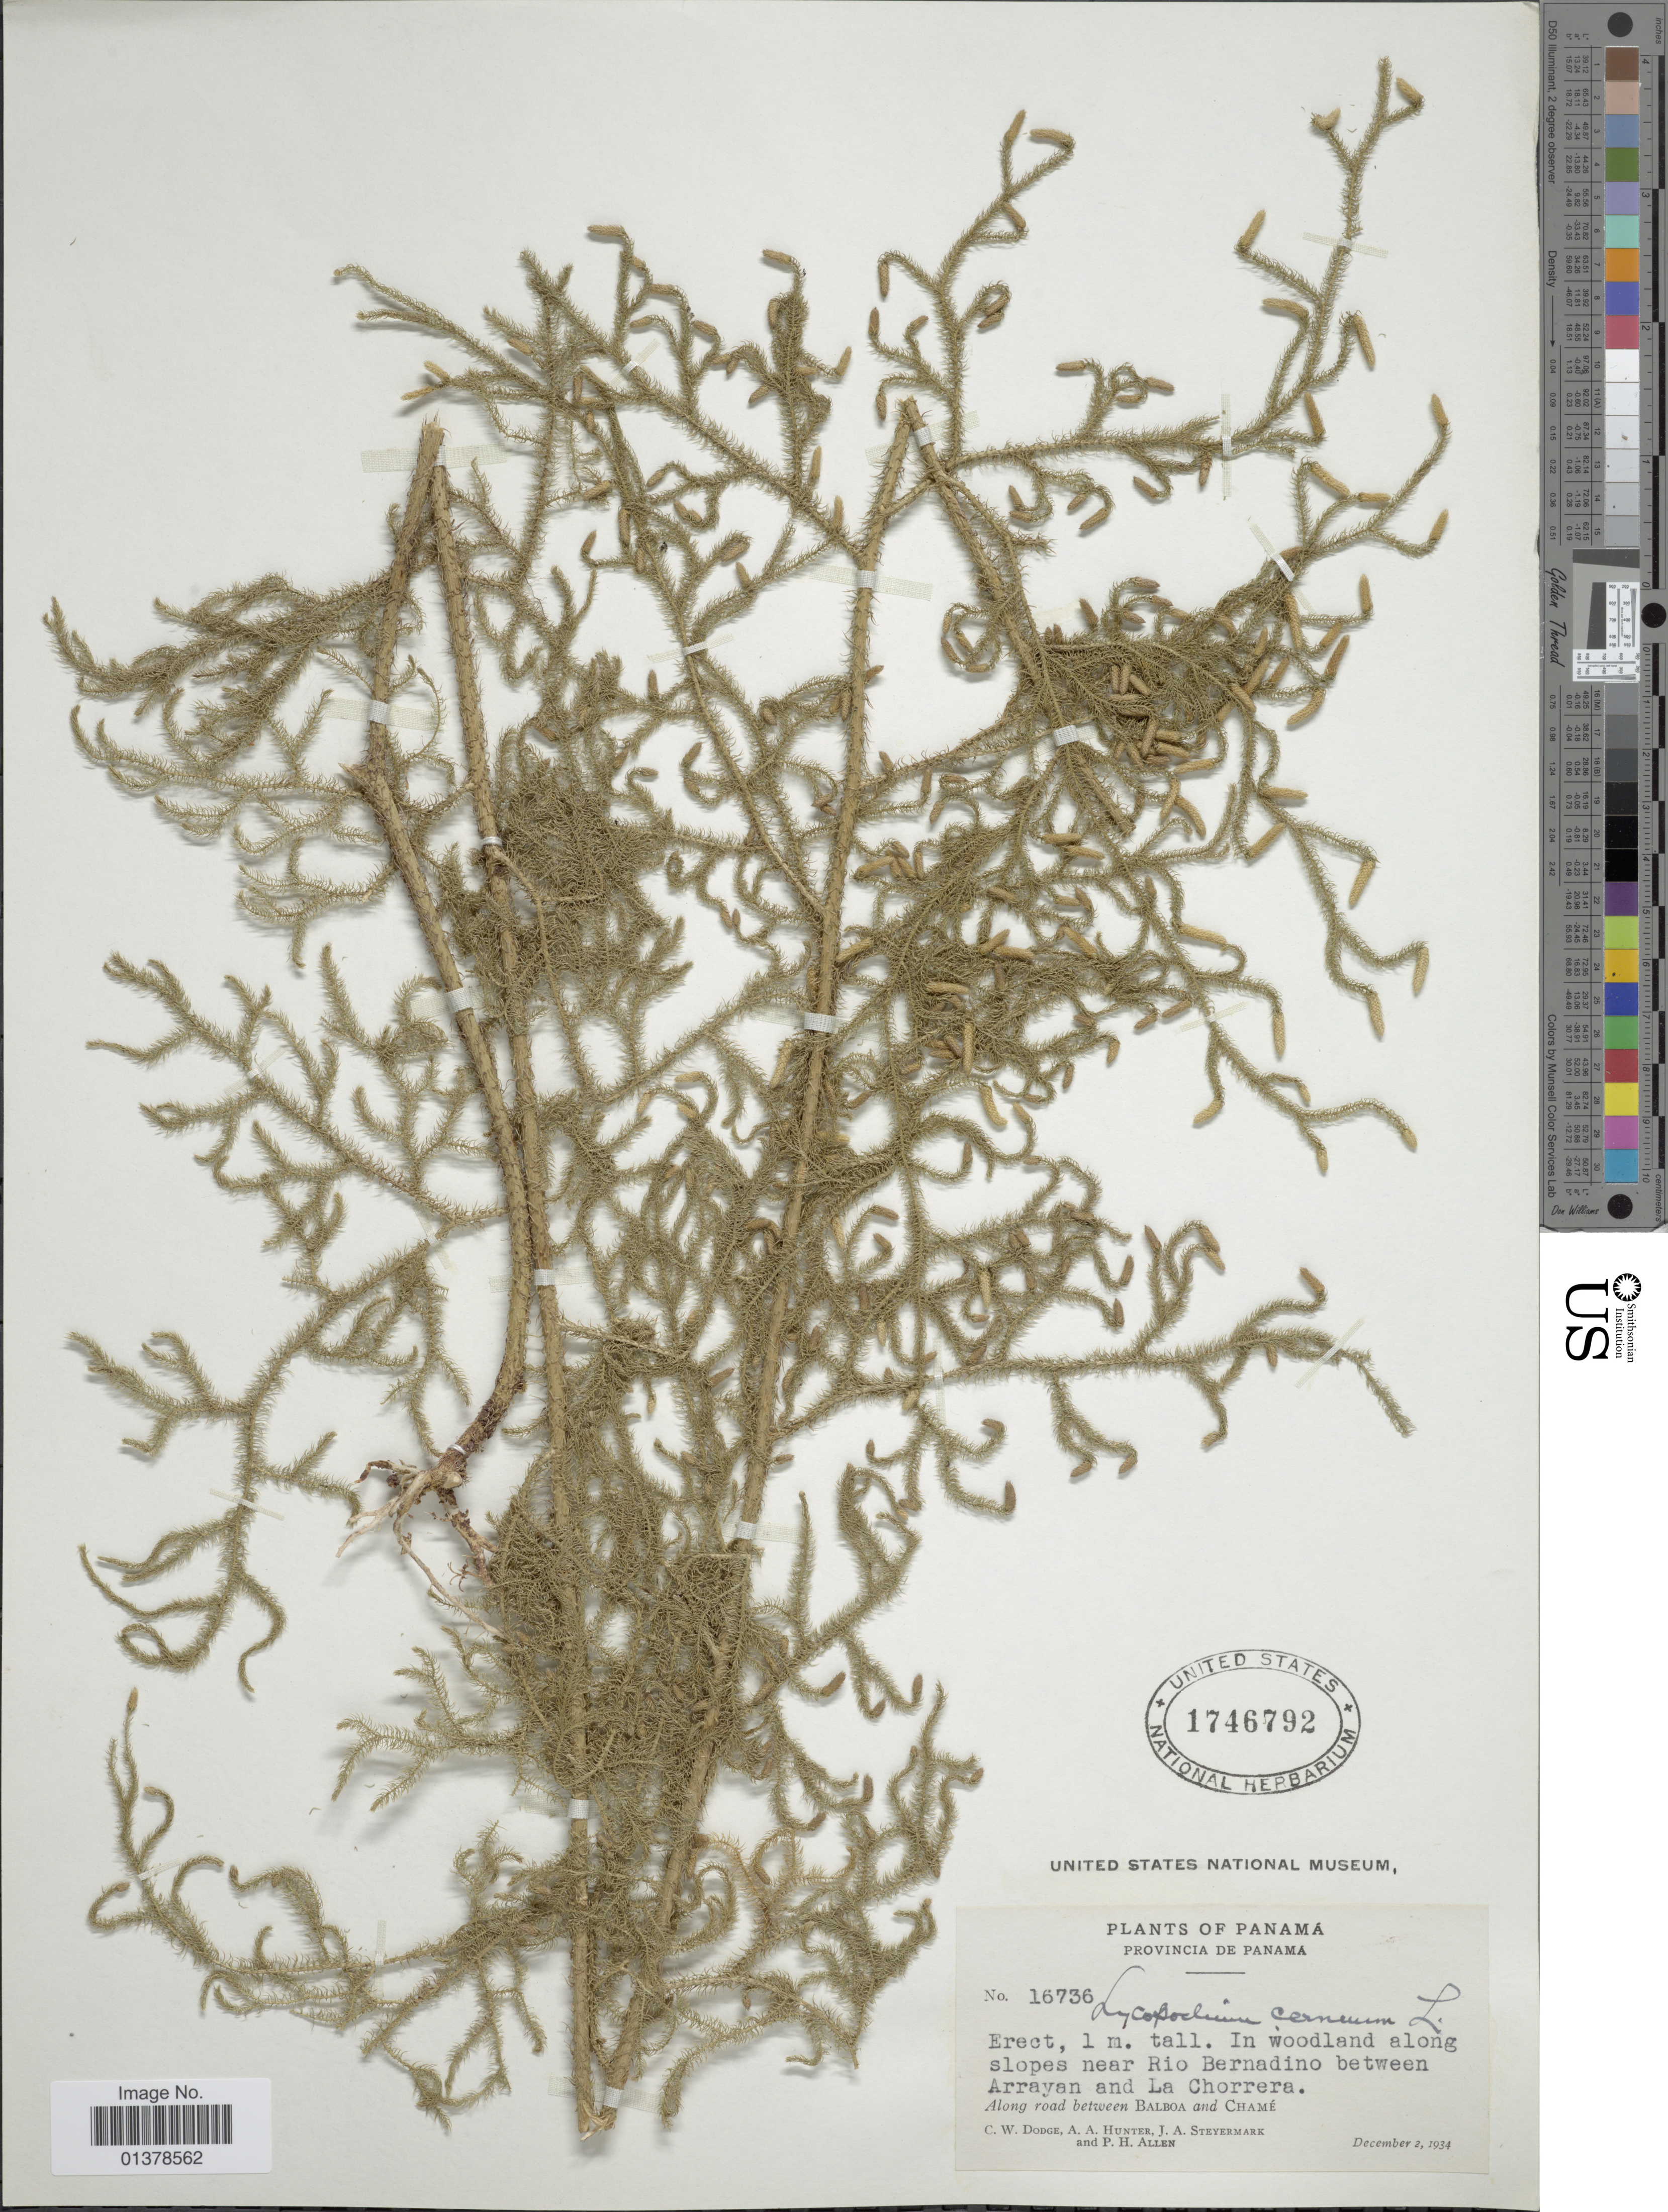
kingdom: Plantae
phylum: Tracheophyta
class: Lycopodiopsida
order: Lycopodiales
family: Lycopodiaceae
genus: Palhinhaea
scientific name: Palhinhaea cernua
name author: (L.) Vasc. & Franco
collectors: C. Dodge, A. Hunter, J. Steyermark & P. H. Allen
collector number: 16736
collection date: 1934-12-02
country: Panama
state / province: Panamá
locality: In woodland along slopes near Rio Bernadino beteen Arrayan and La Chorrera, along road between Balboa and Chamé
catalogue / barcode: US 1746792